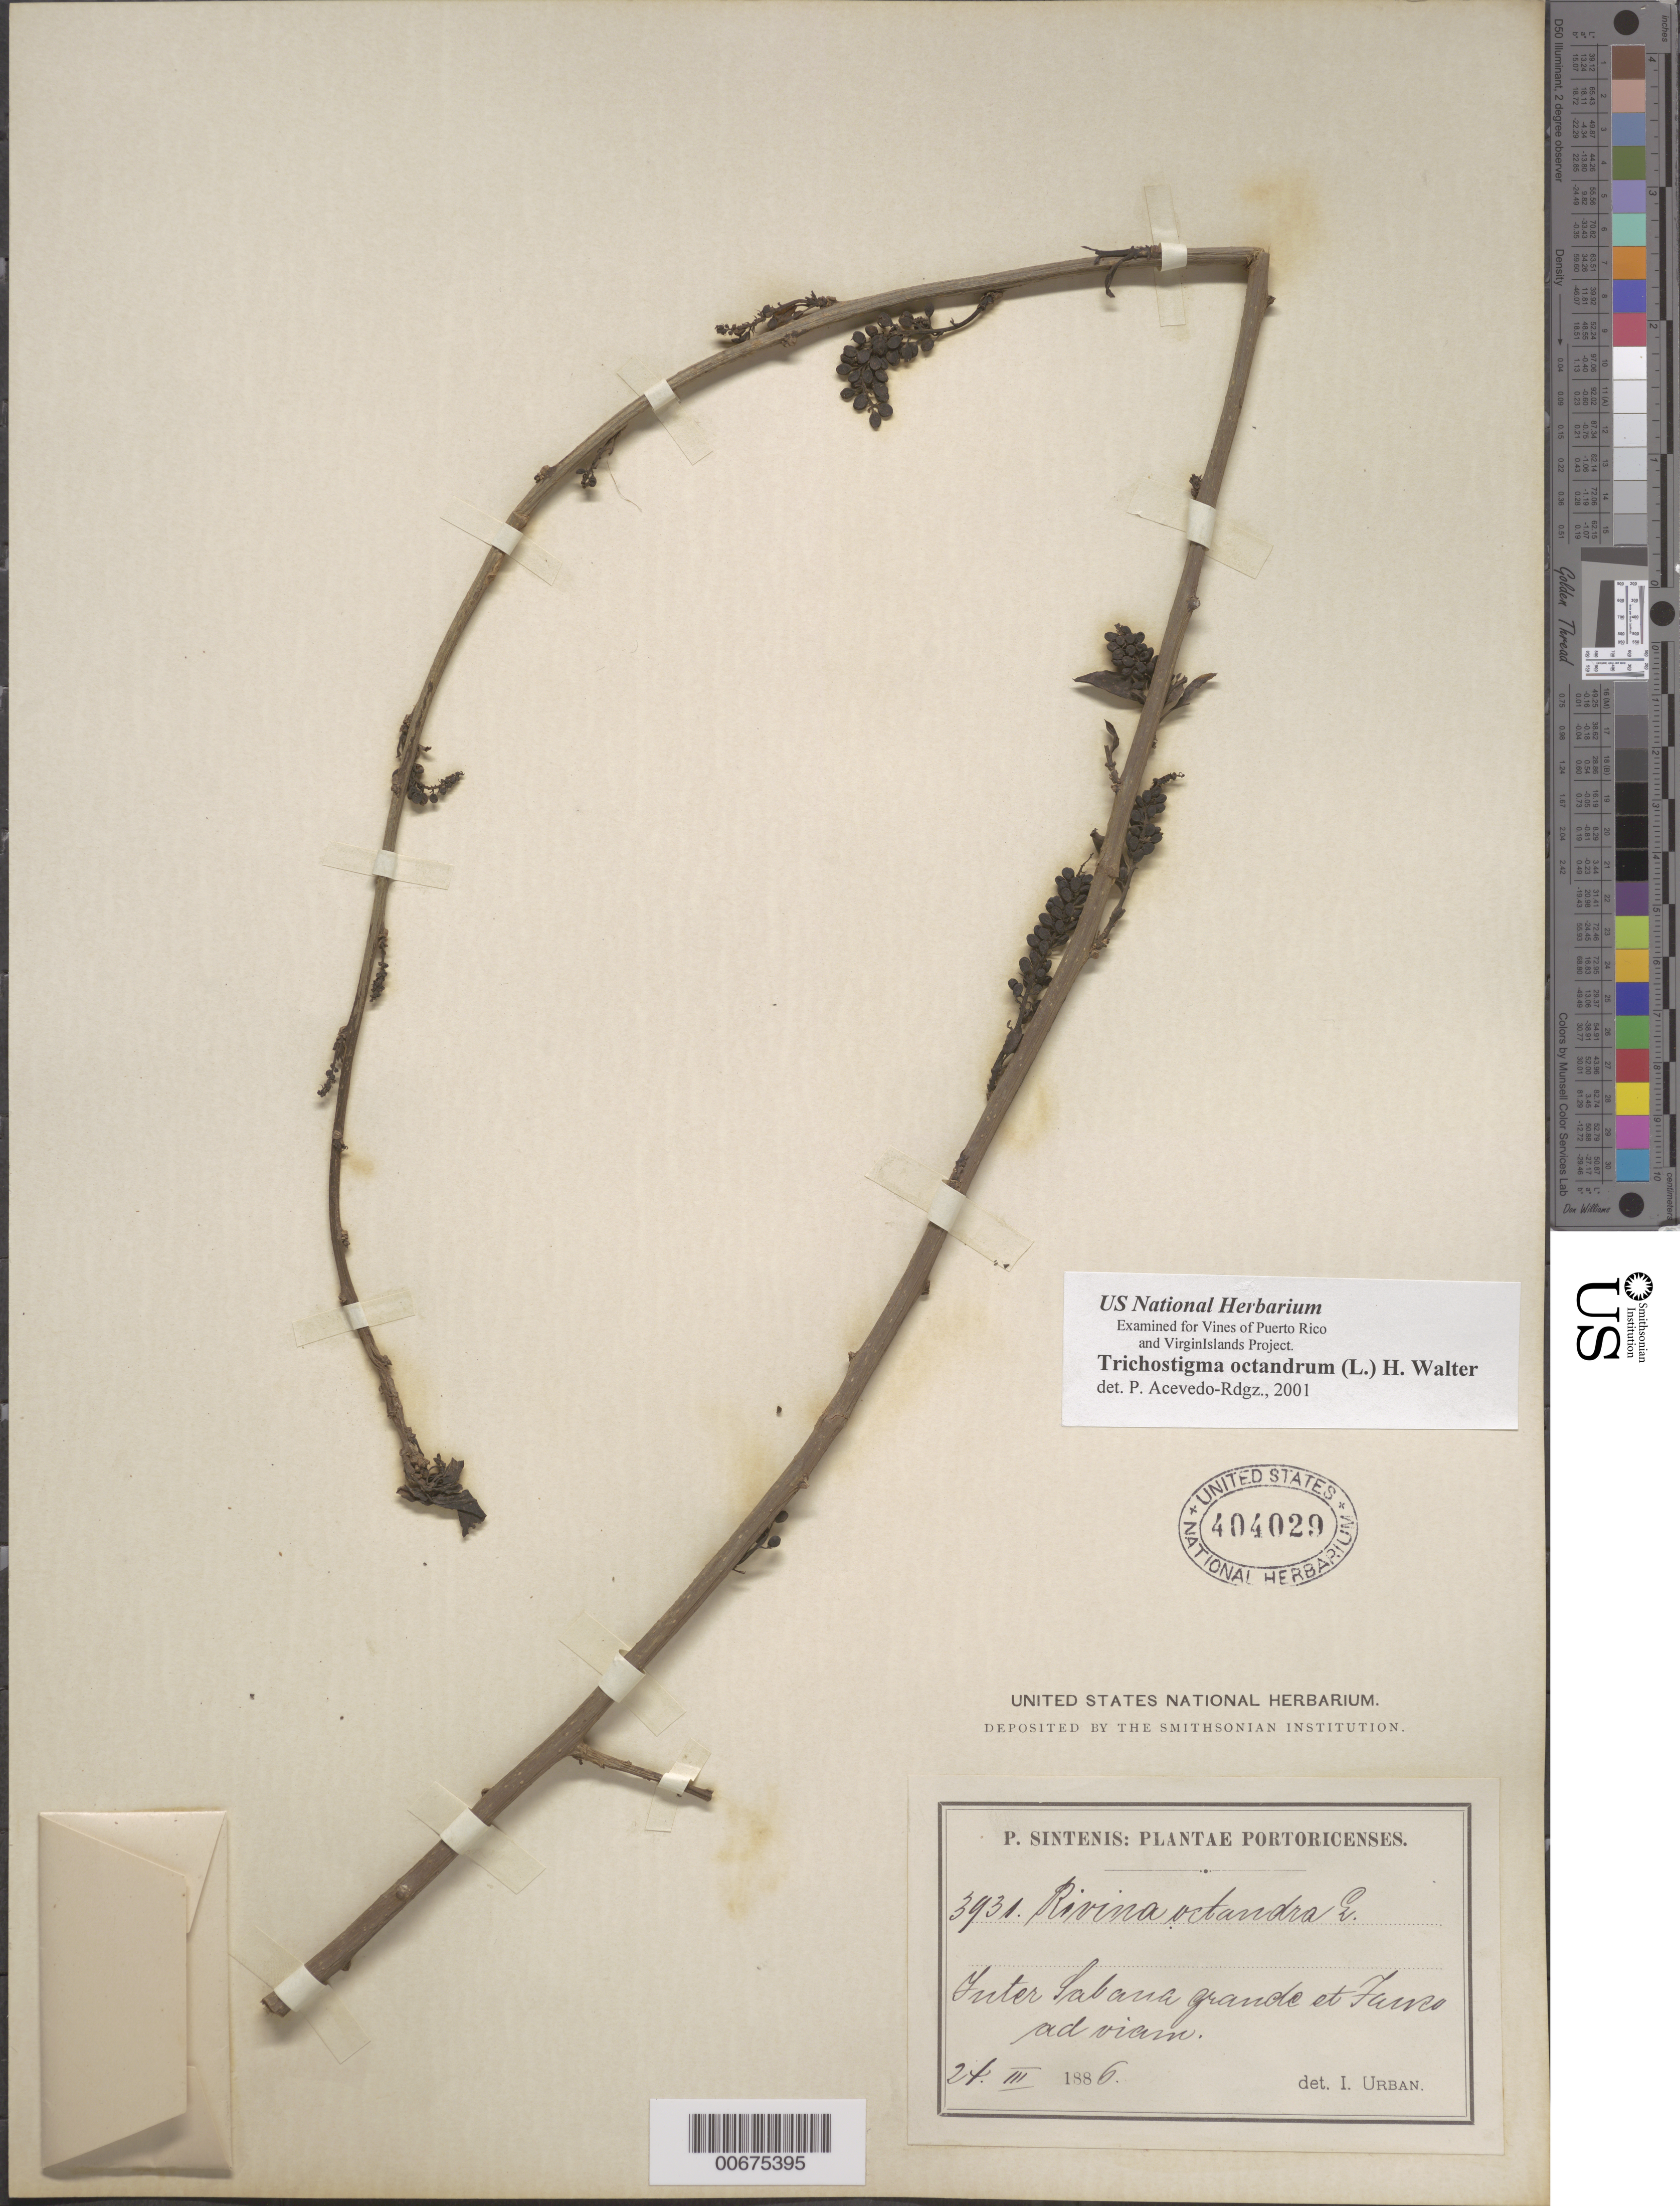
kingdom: Plantae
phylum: Tracheophyta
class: Magnoliopsida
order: Caryophyllales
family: Phytolaccaceae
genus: Trichostigma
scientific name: Trichostigma octandrum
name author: (L.) H. Walter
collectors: P. Sintenis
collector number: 3931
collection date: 1886-03-24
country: Puerto Rico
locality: Inter Sabana grande et Junco ad viam.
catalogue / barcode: US 404029